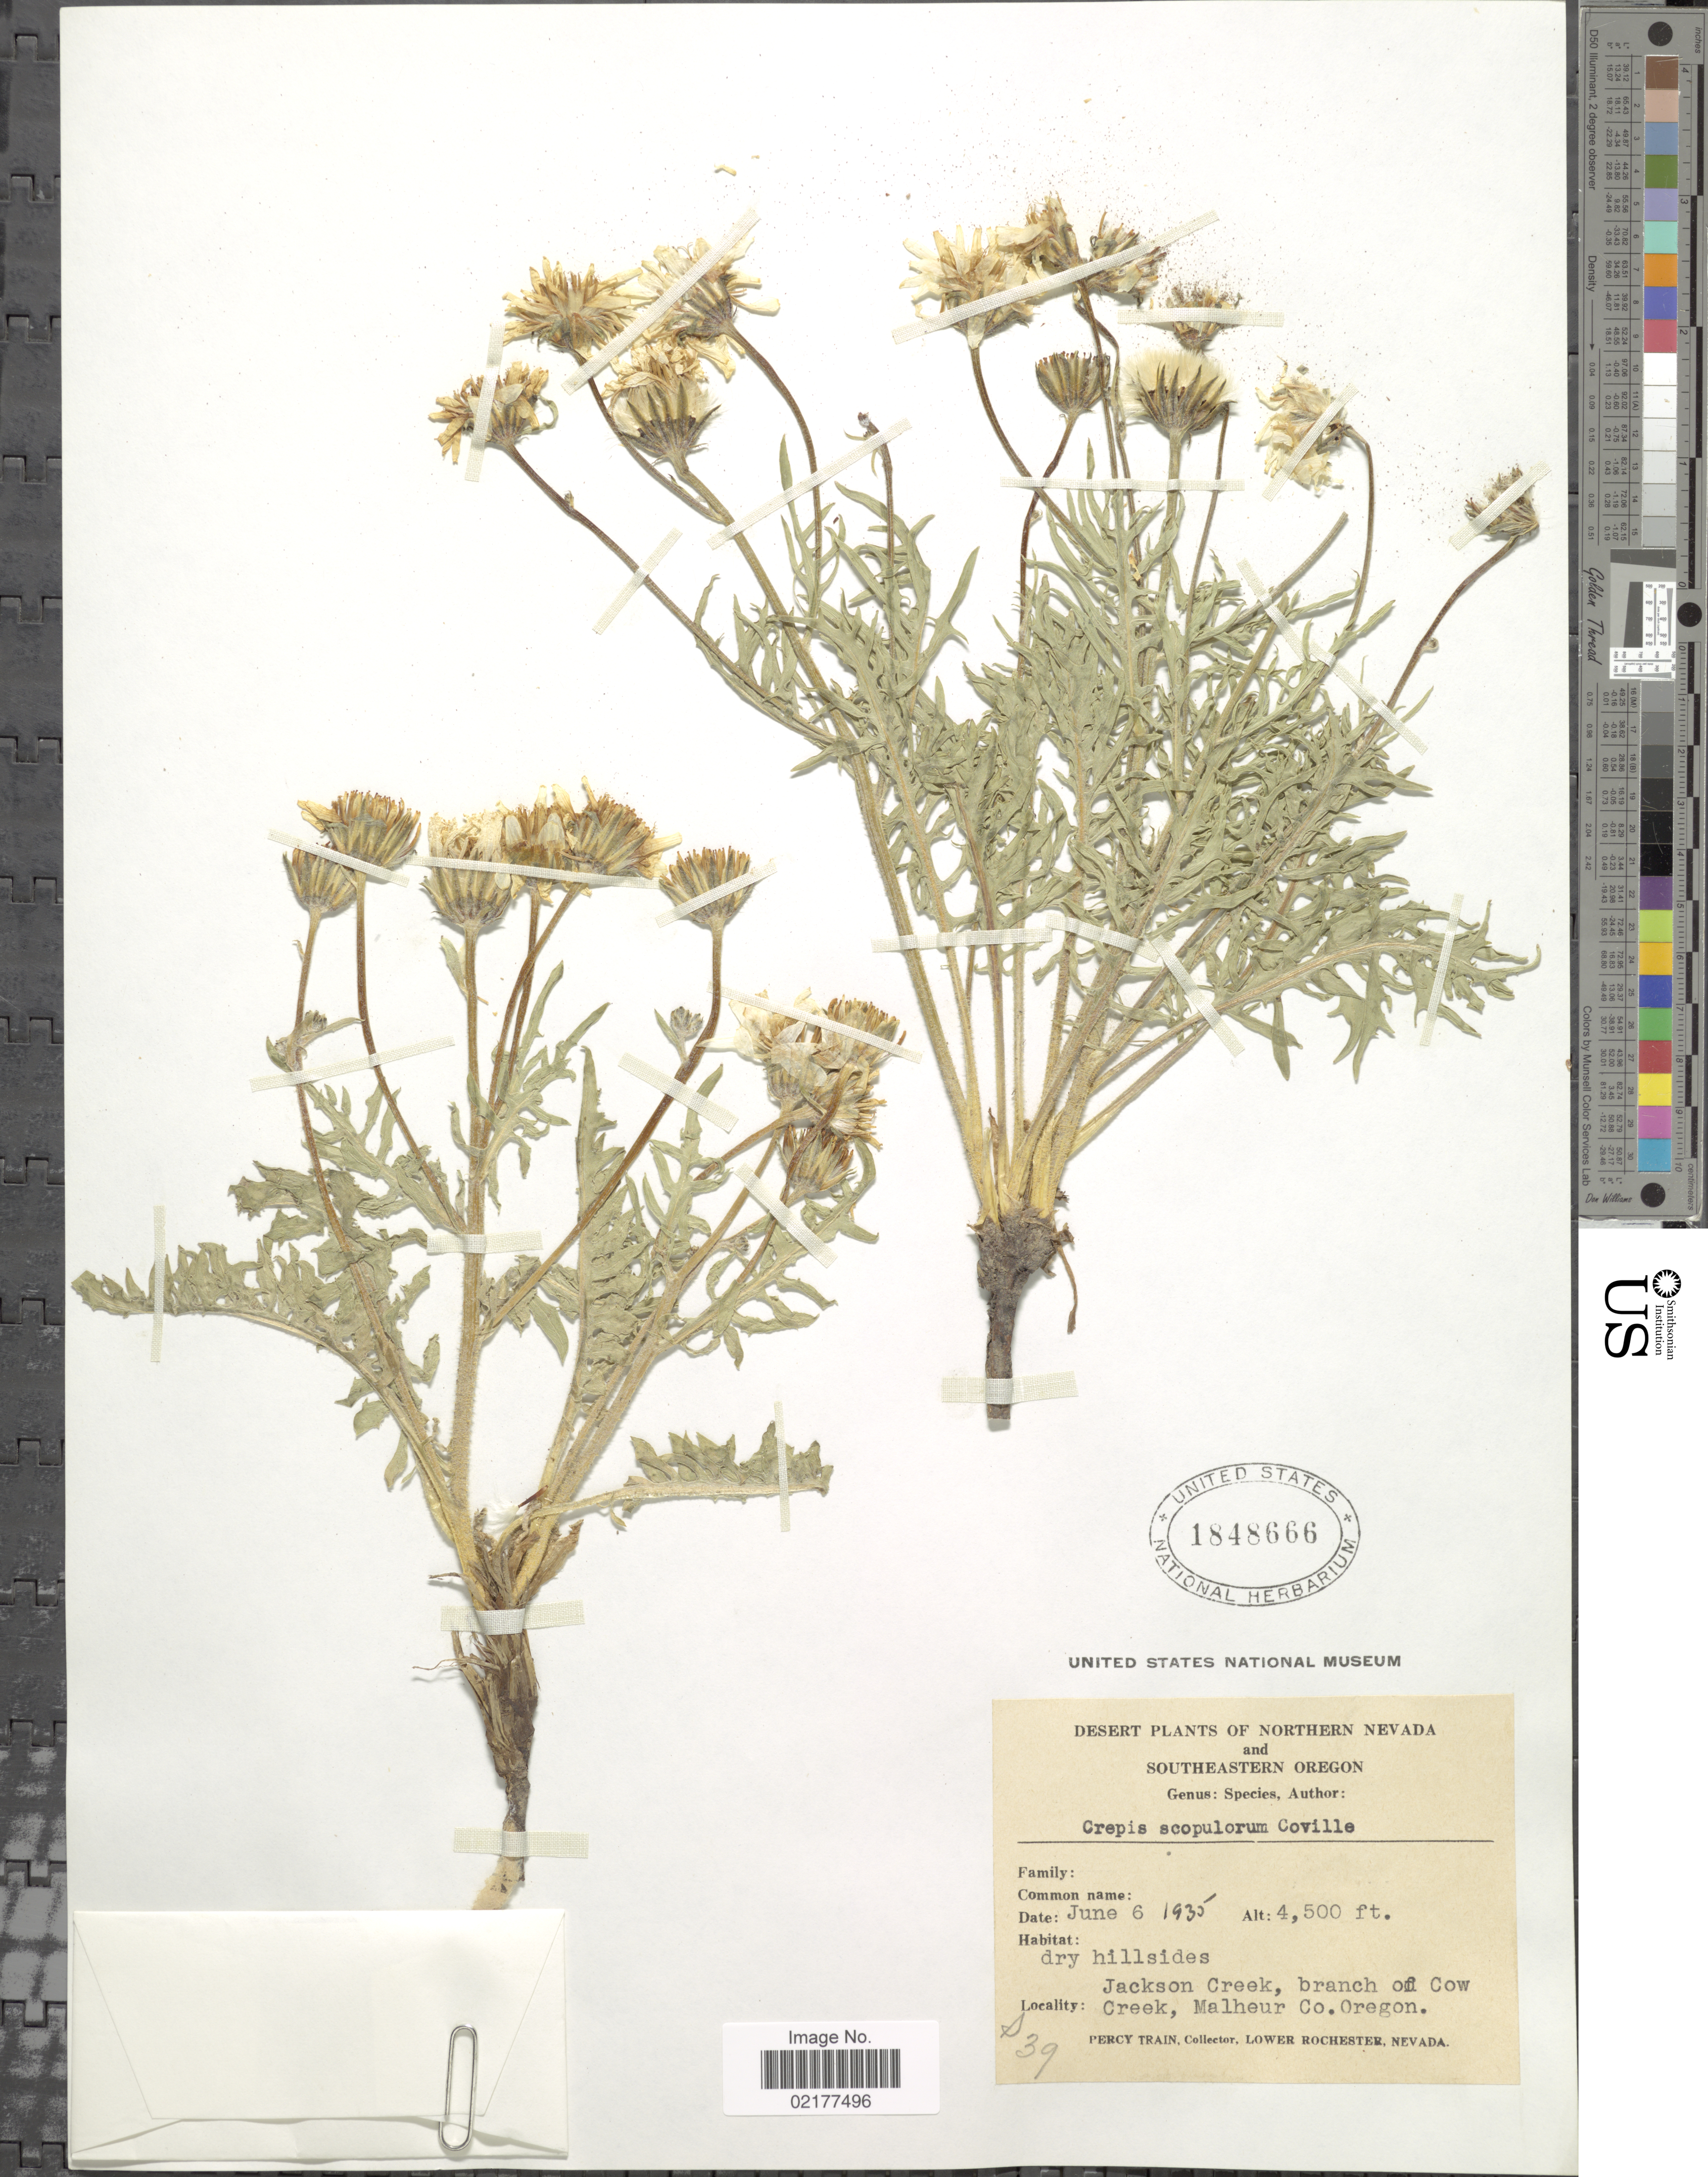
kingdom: Plantae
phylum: Tracheophyta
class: Magnoliopsida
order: Asterales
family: Asteraceae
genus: Crepis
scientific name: Crepis modocensis subsp. modocensis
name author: Greene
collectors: P. Train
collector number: s39*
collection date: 1935-06-06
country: United States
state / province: Oregon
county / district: Malheur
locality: Jackson Creek, branch of Cow Creek, Southeastern Oregon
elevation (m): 1372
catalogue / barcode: US 1848666